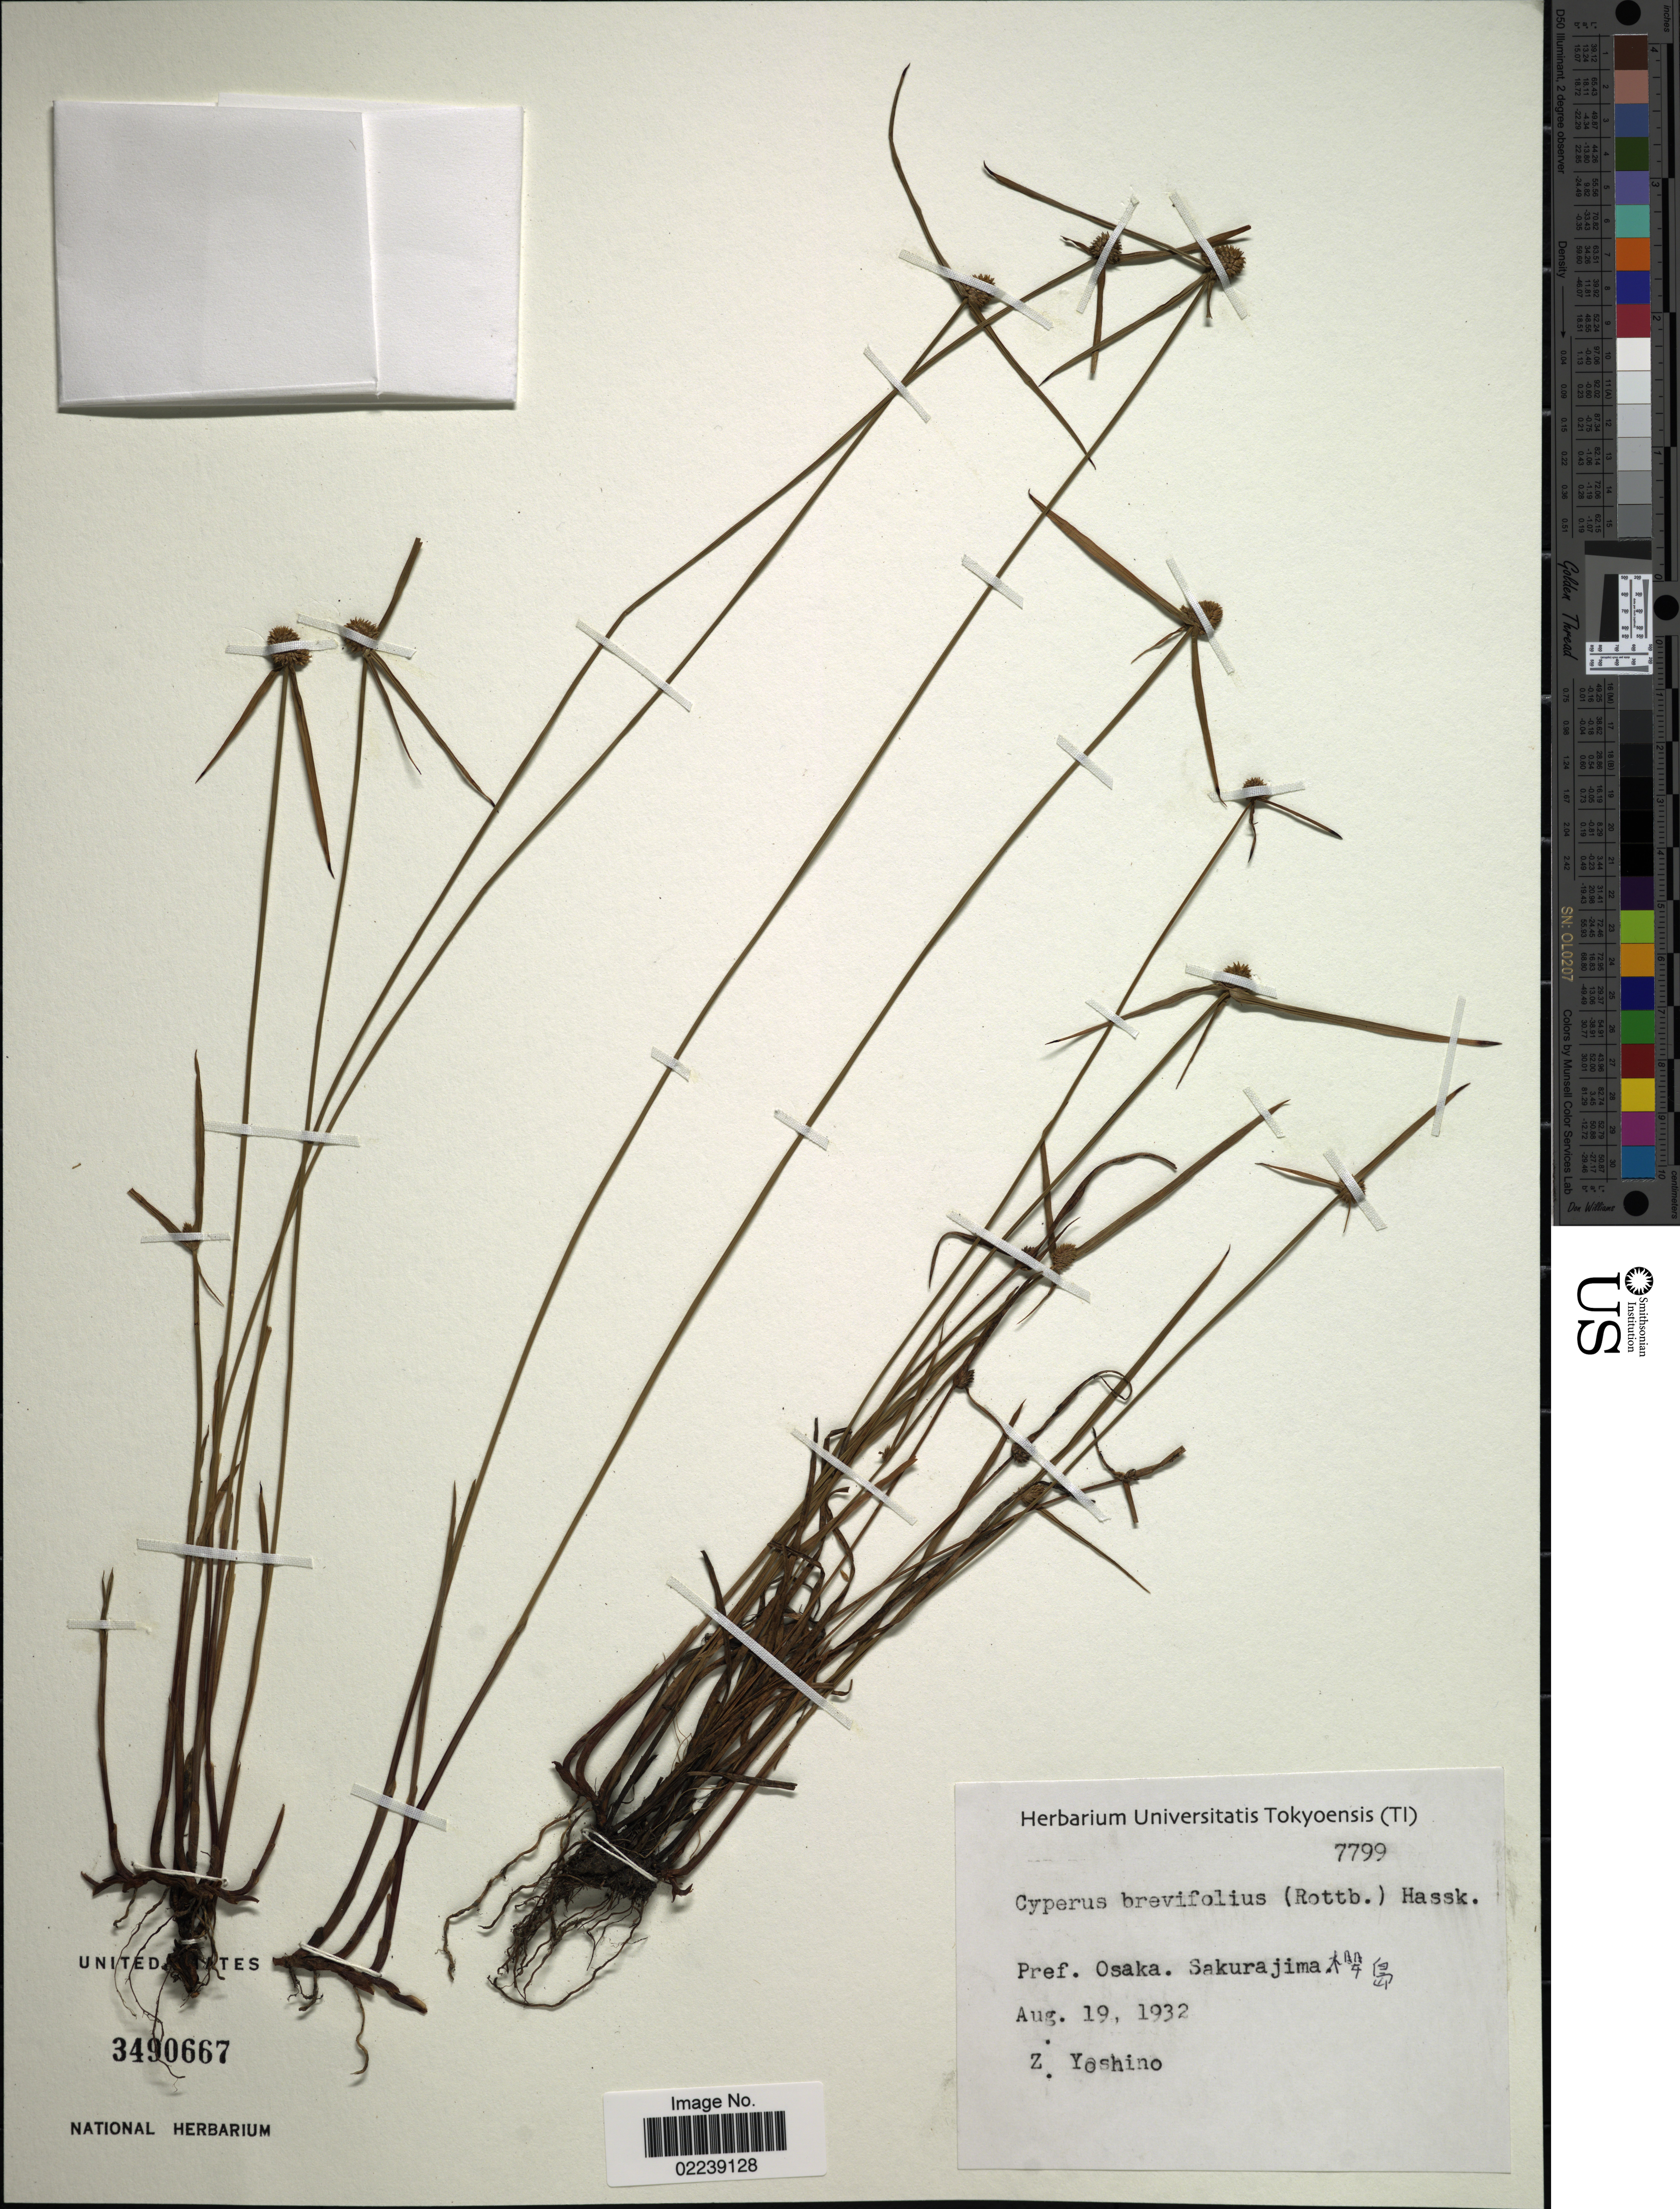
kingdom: Plantae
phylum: Tracheophyta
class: Liliopsida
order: Poales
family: Cyperaceae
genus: Cyperus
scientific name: Cyperus brevifolius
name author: (Rottb.) Hassk.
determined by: Strong, M. T., (US), Smithsonian Institution - National Museum of Natural History (UNITED STATES)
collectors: Z. Yoshino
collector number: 7799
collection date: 1932-08-19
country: Japan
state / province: Osaka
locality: Pref. Osaka. Sakurajima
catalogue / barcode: US 3490667